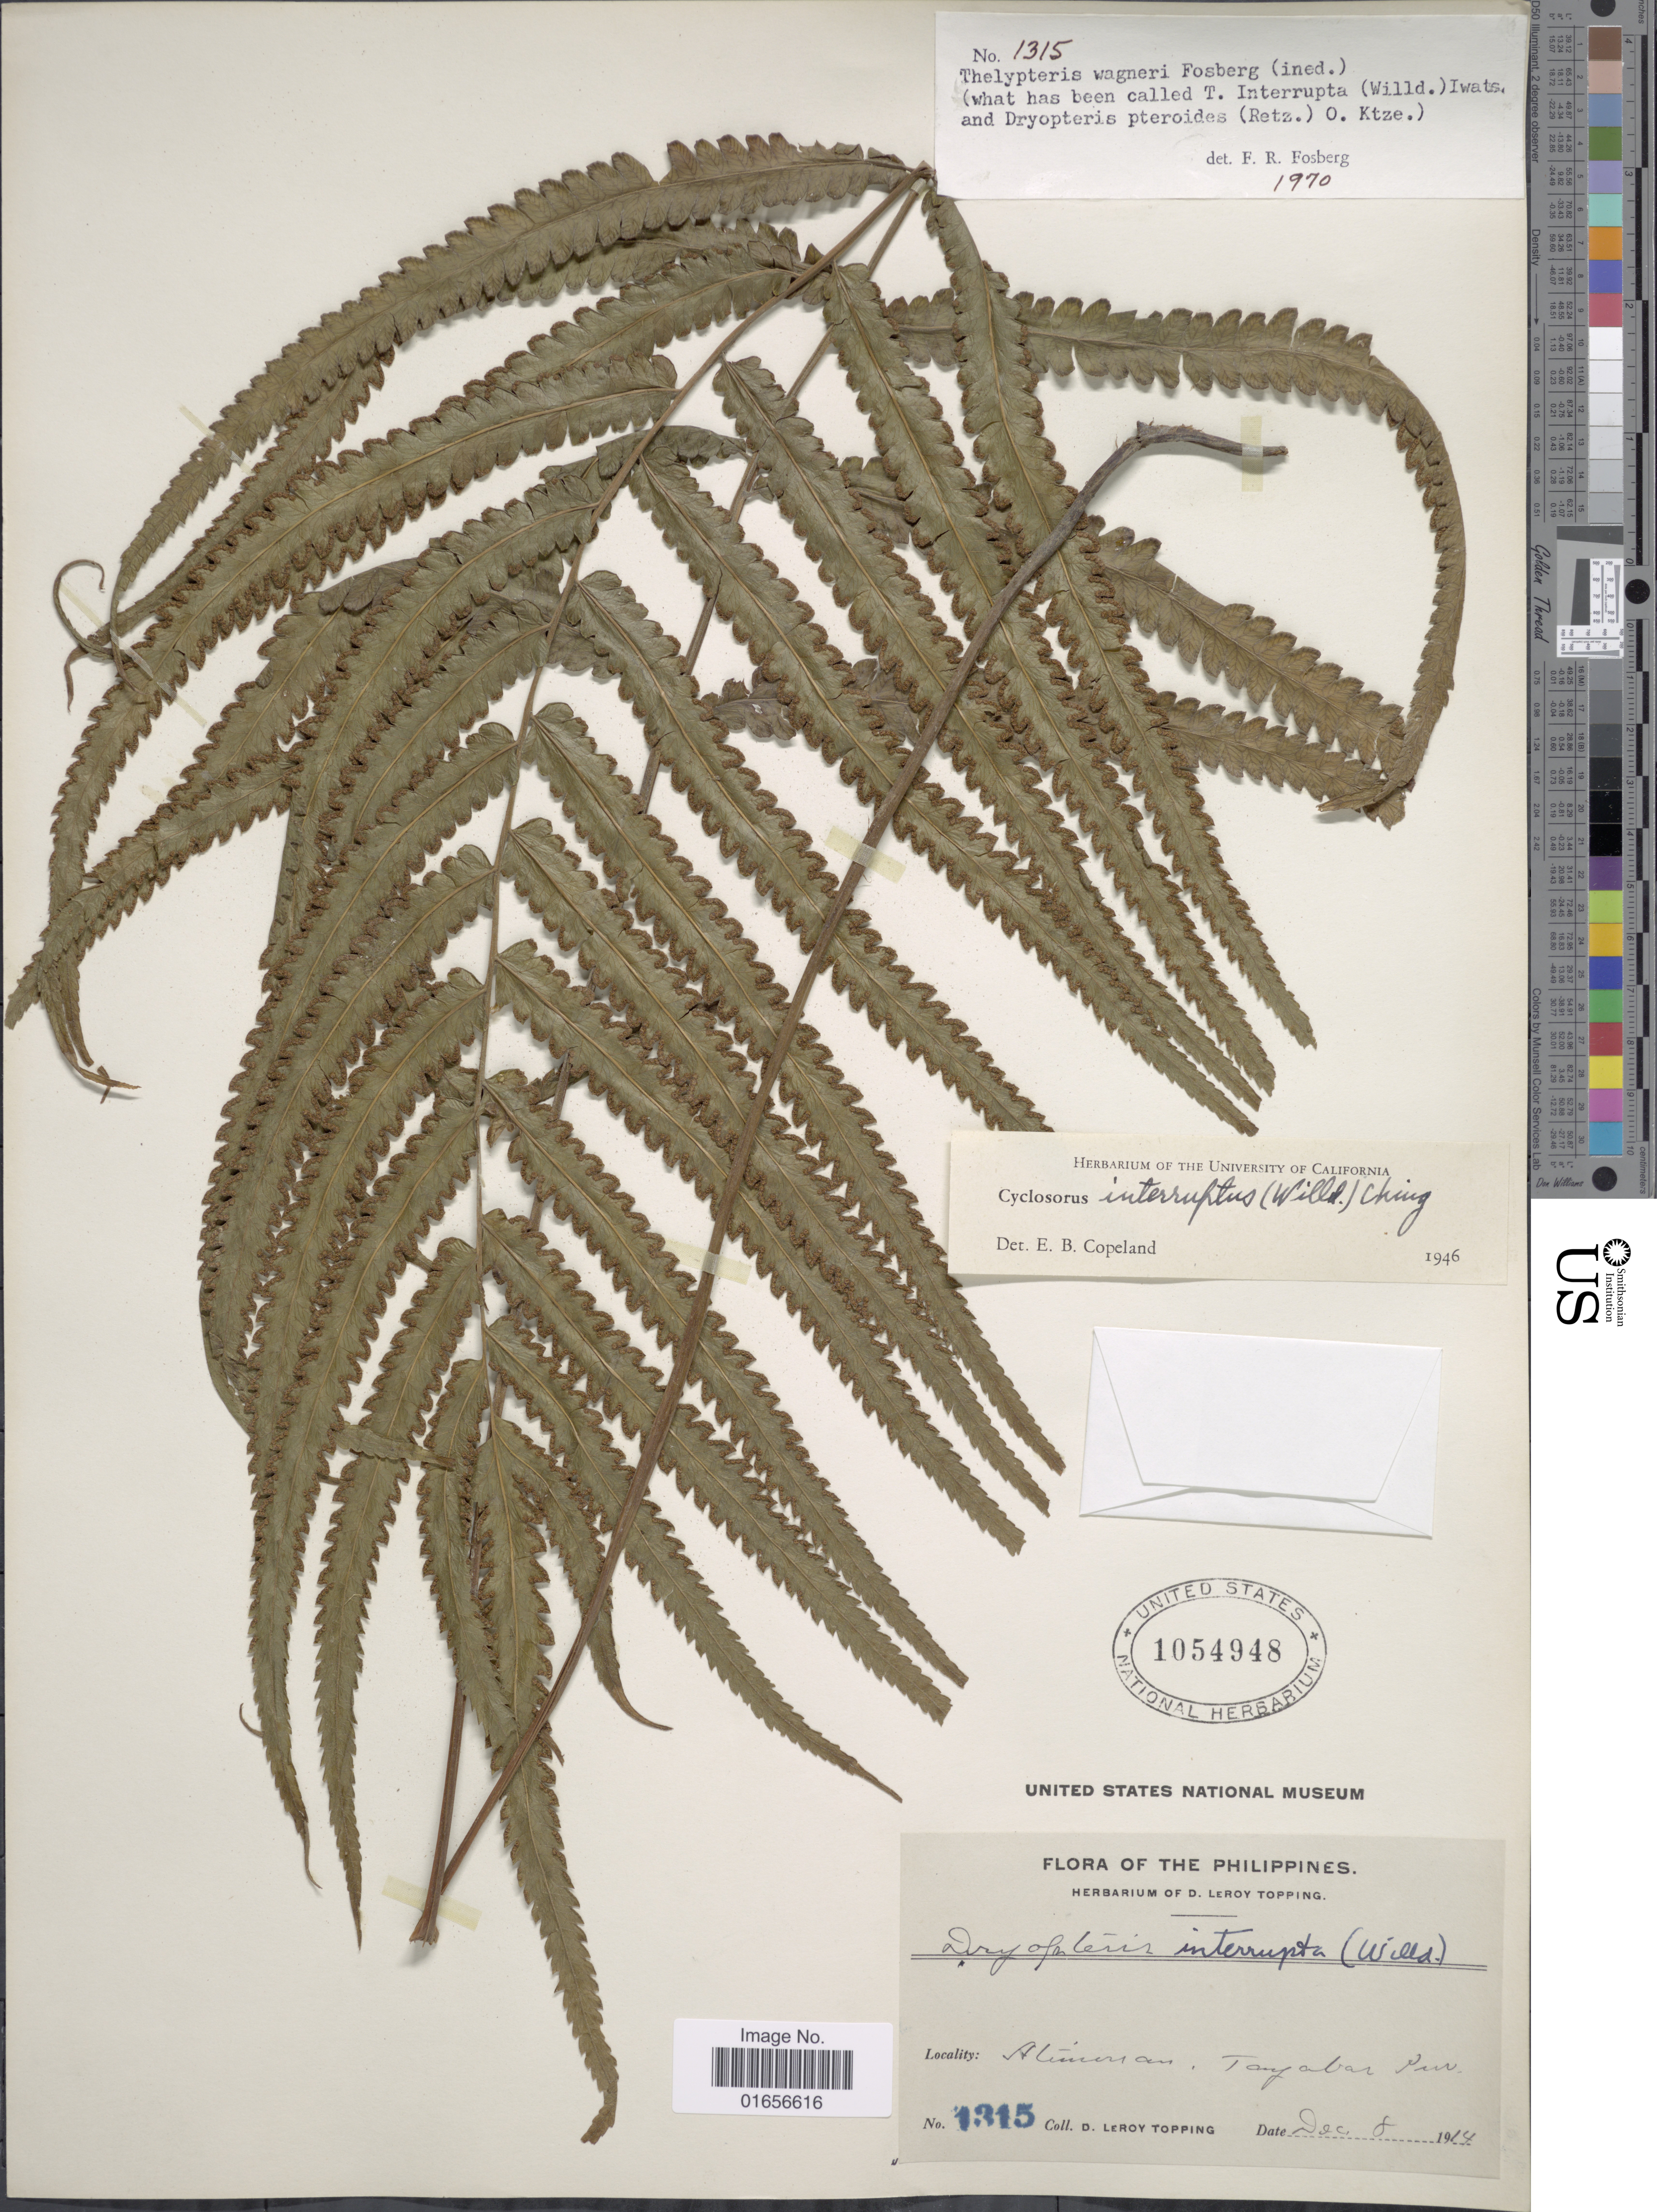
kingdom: Plantae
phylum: Tracheophyta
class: Polypodiopsida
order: Polypodiales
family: Thelypteridaceae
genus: Amphineuron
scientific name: Amphineuron terminans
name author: (J. Sm. ex Hook.) Holttum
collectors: D. L. Topping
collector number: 1315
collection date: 1914-12-08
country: Philippines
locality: Atimonan, Tayabas prov.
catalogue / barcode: US 1054948